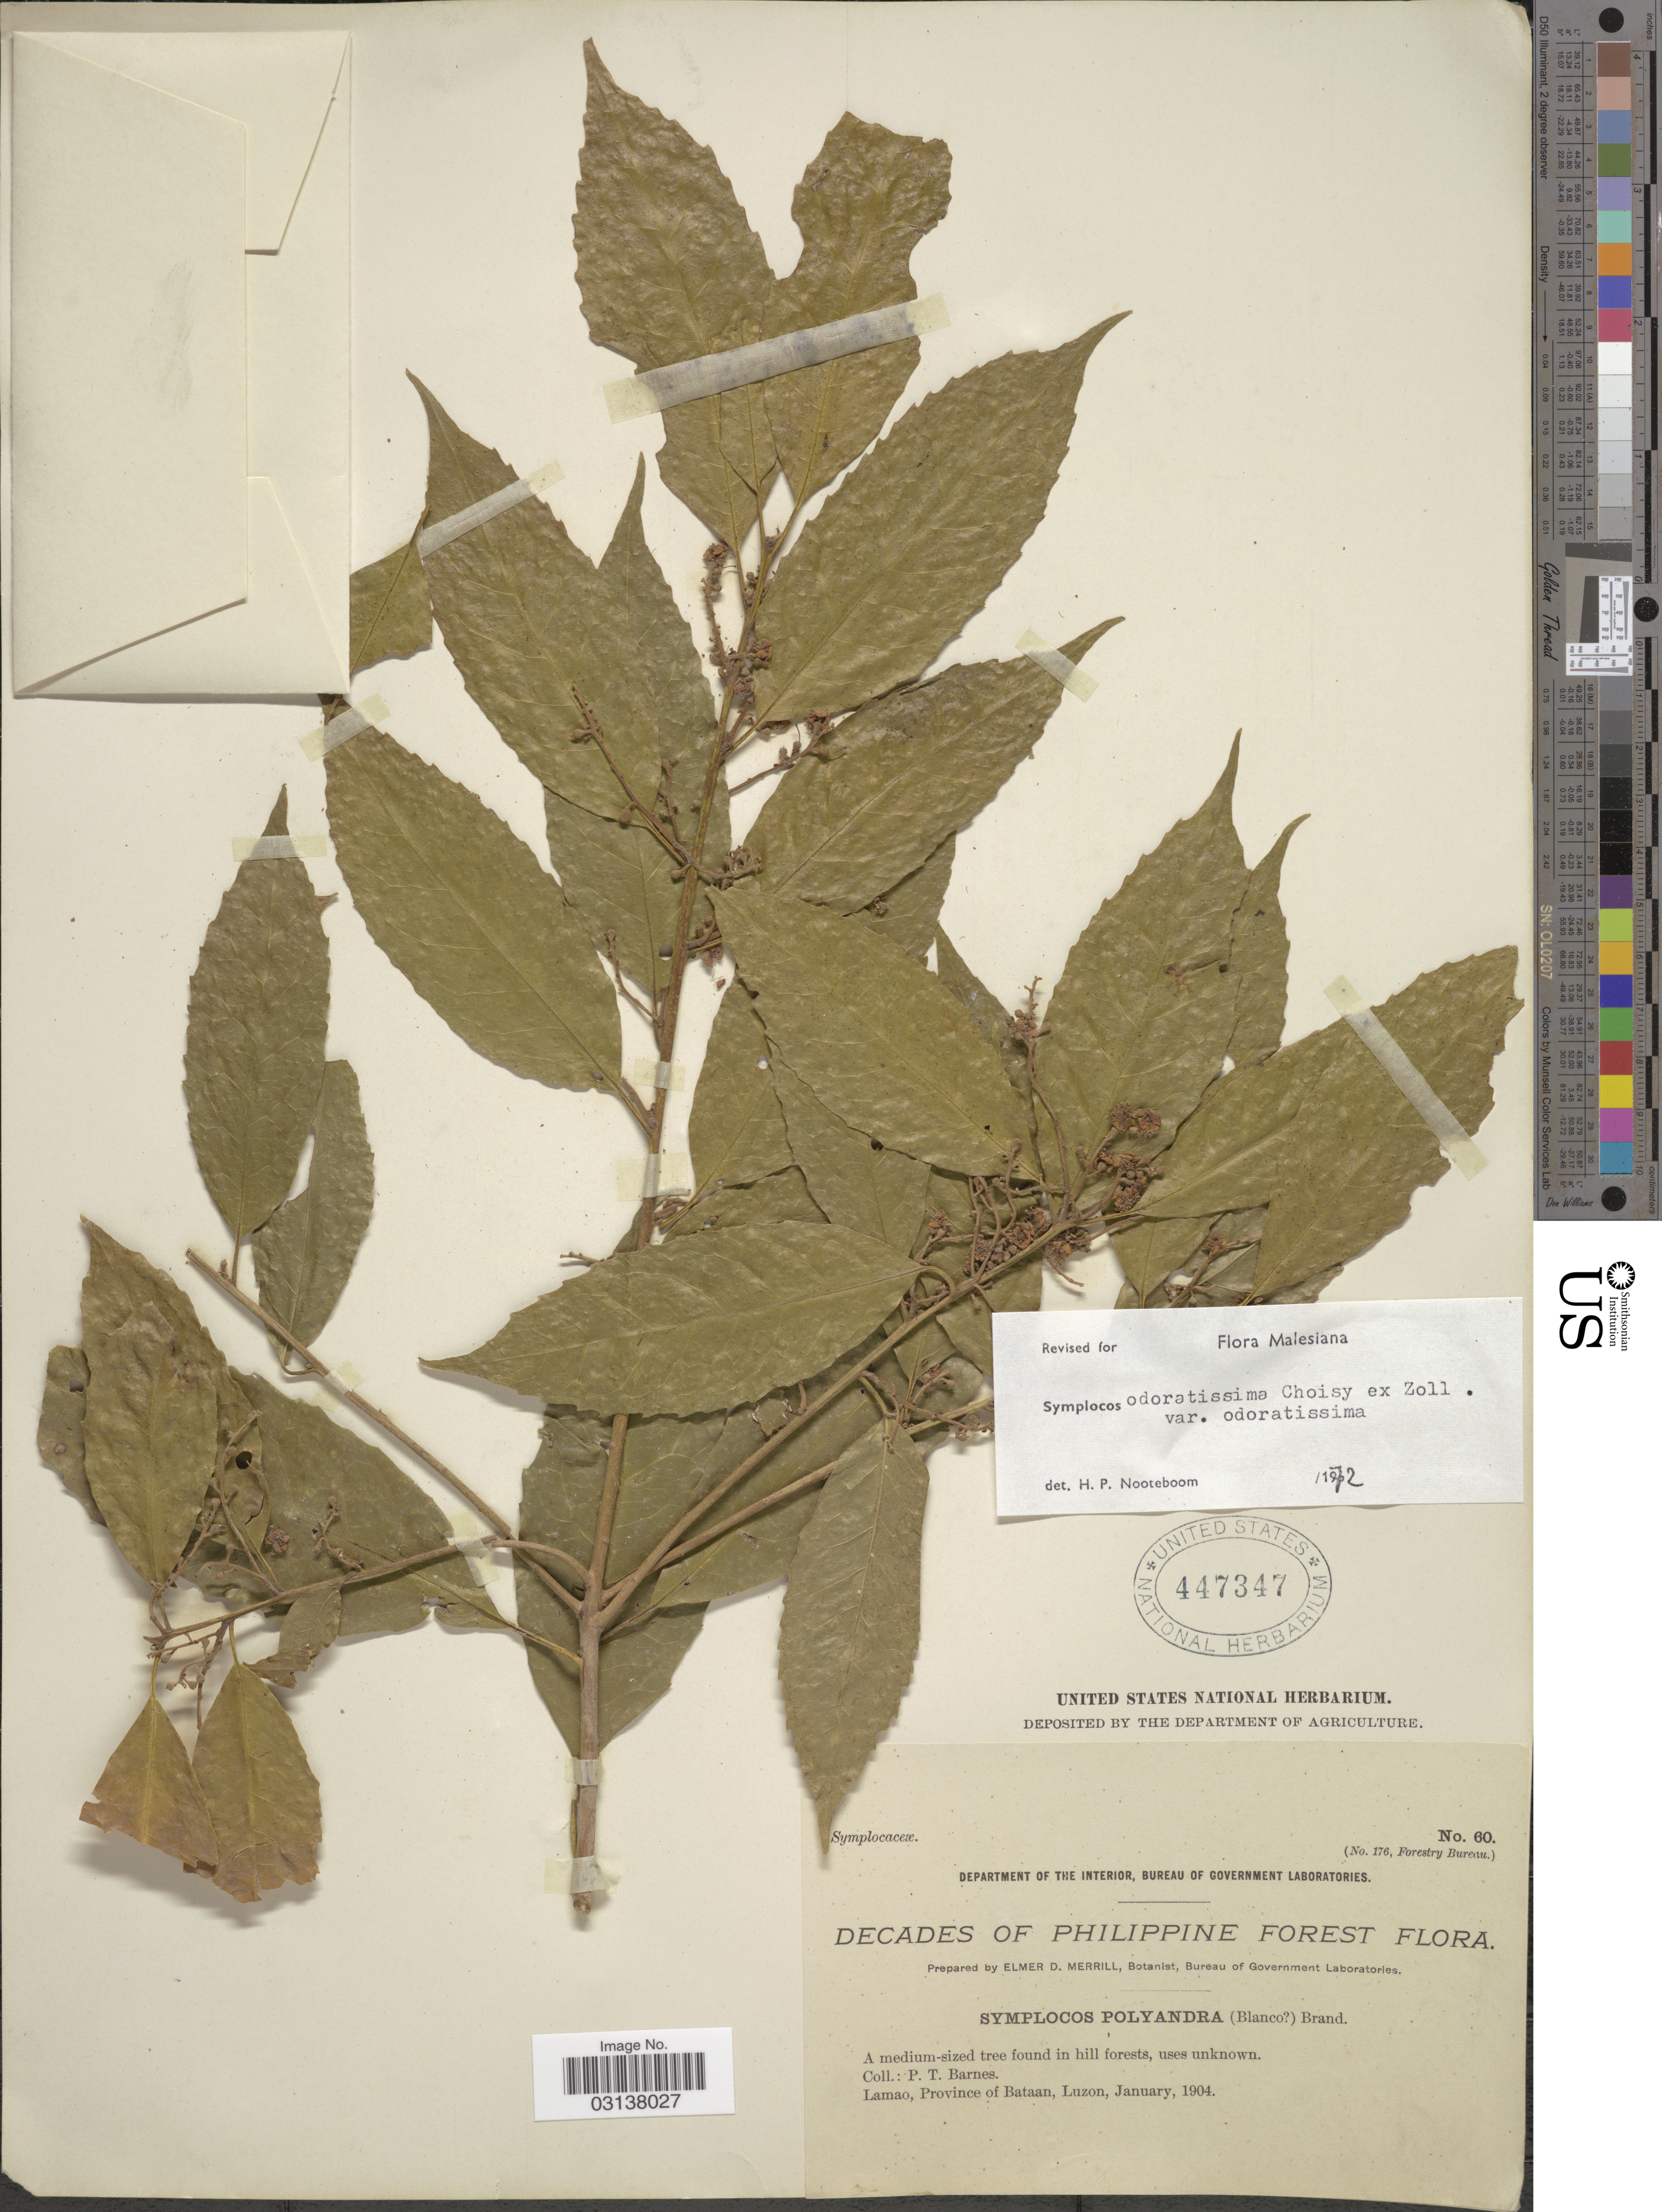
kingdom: Plantae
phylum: Tracheophyta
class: Magnoliopsida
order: Ericales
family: Symplocaceae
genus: Symplocos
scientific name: Symplocos odoratissima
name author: (Blume) Choisy ex Zoll.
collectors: P. Barnes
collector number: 60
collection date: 1904-01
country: Philippines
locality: Philippine Forest. Lamao, Province of Bataan, Luzon.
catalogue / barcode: US 447347